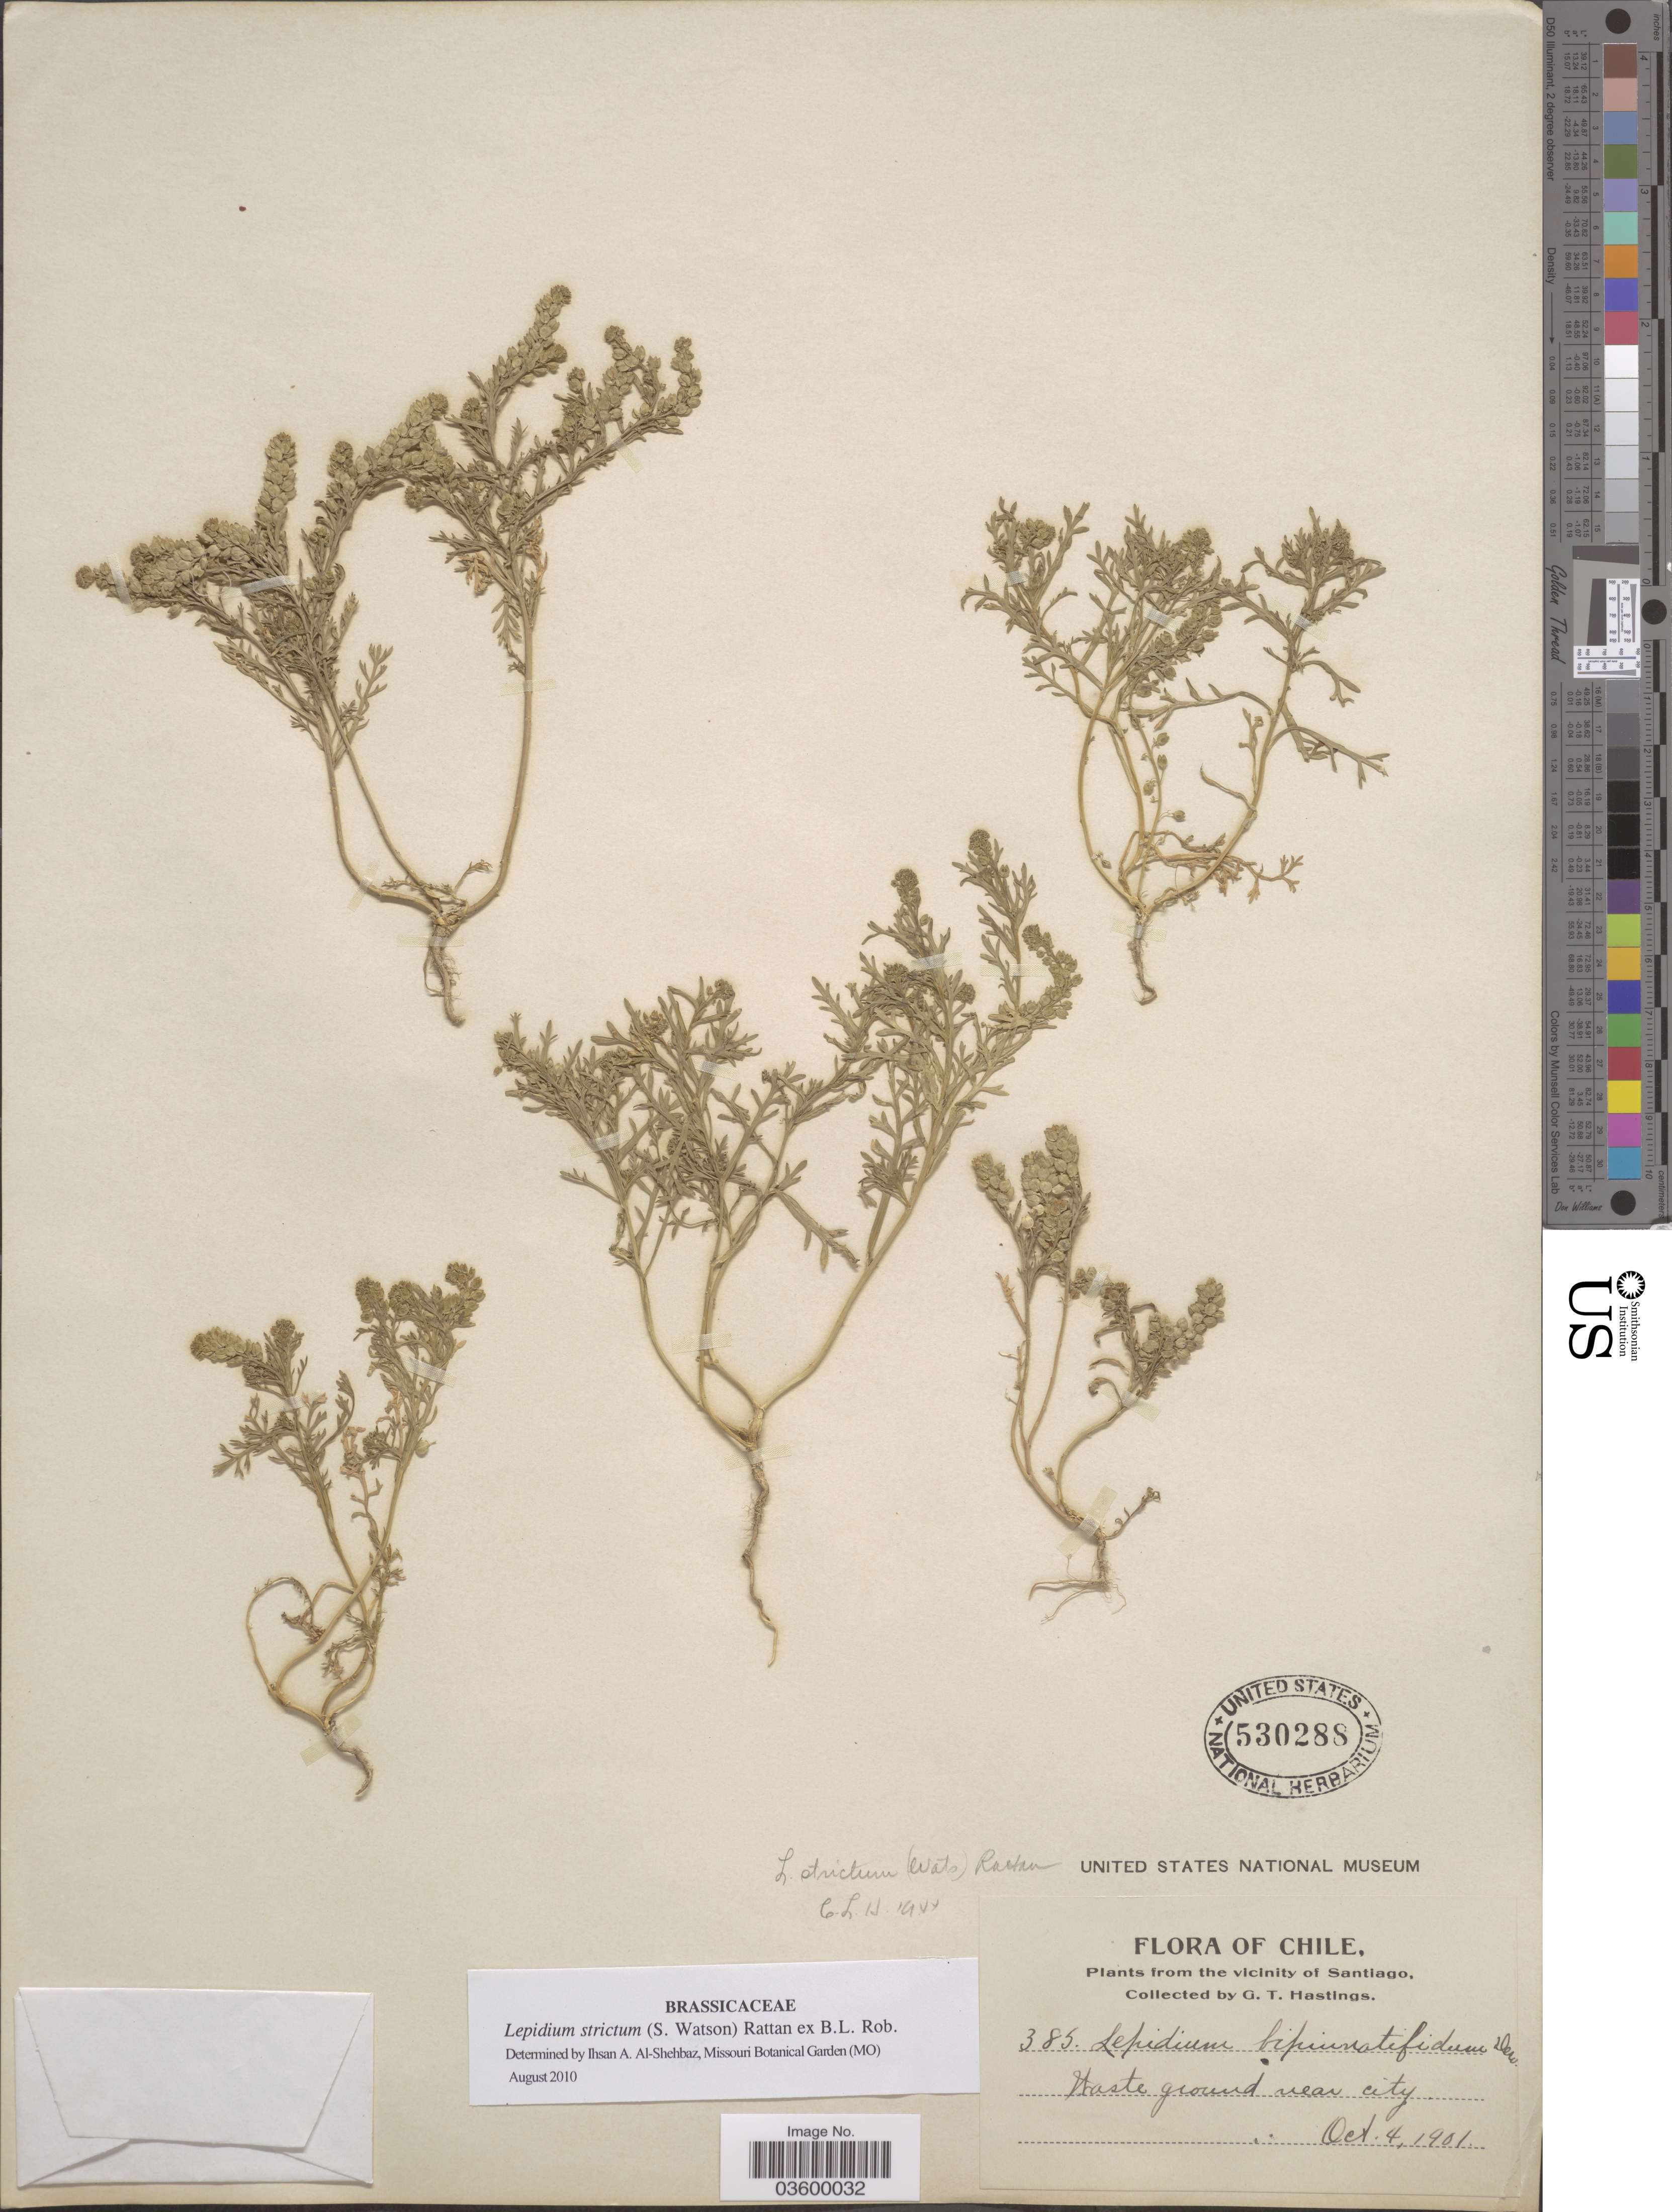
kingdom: Plantae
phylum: Tracheophyta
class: Magnoliopsida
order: Brassicales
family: Brassicaceae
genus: Lepidium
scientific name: Lepidium strictum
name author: (S. Watson) Rattan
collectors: G. Hastings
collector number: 385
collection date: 1901-10-04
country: Chile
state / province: Región Metropolitana (RM)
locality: Vicinity of Santiago. Waste ground near city.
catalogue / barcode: US 530288